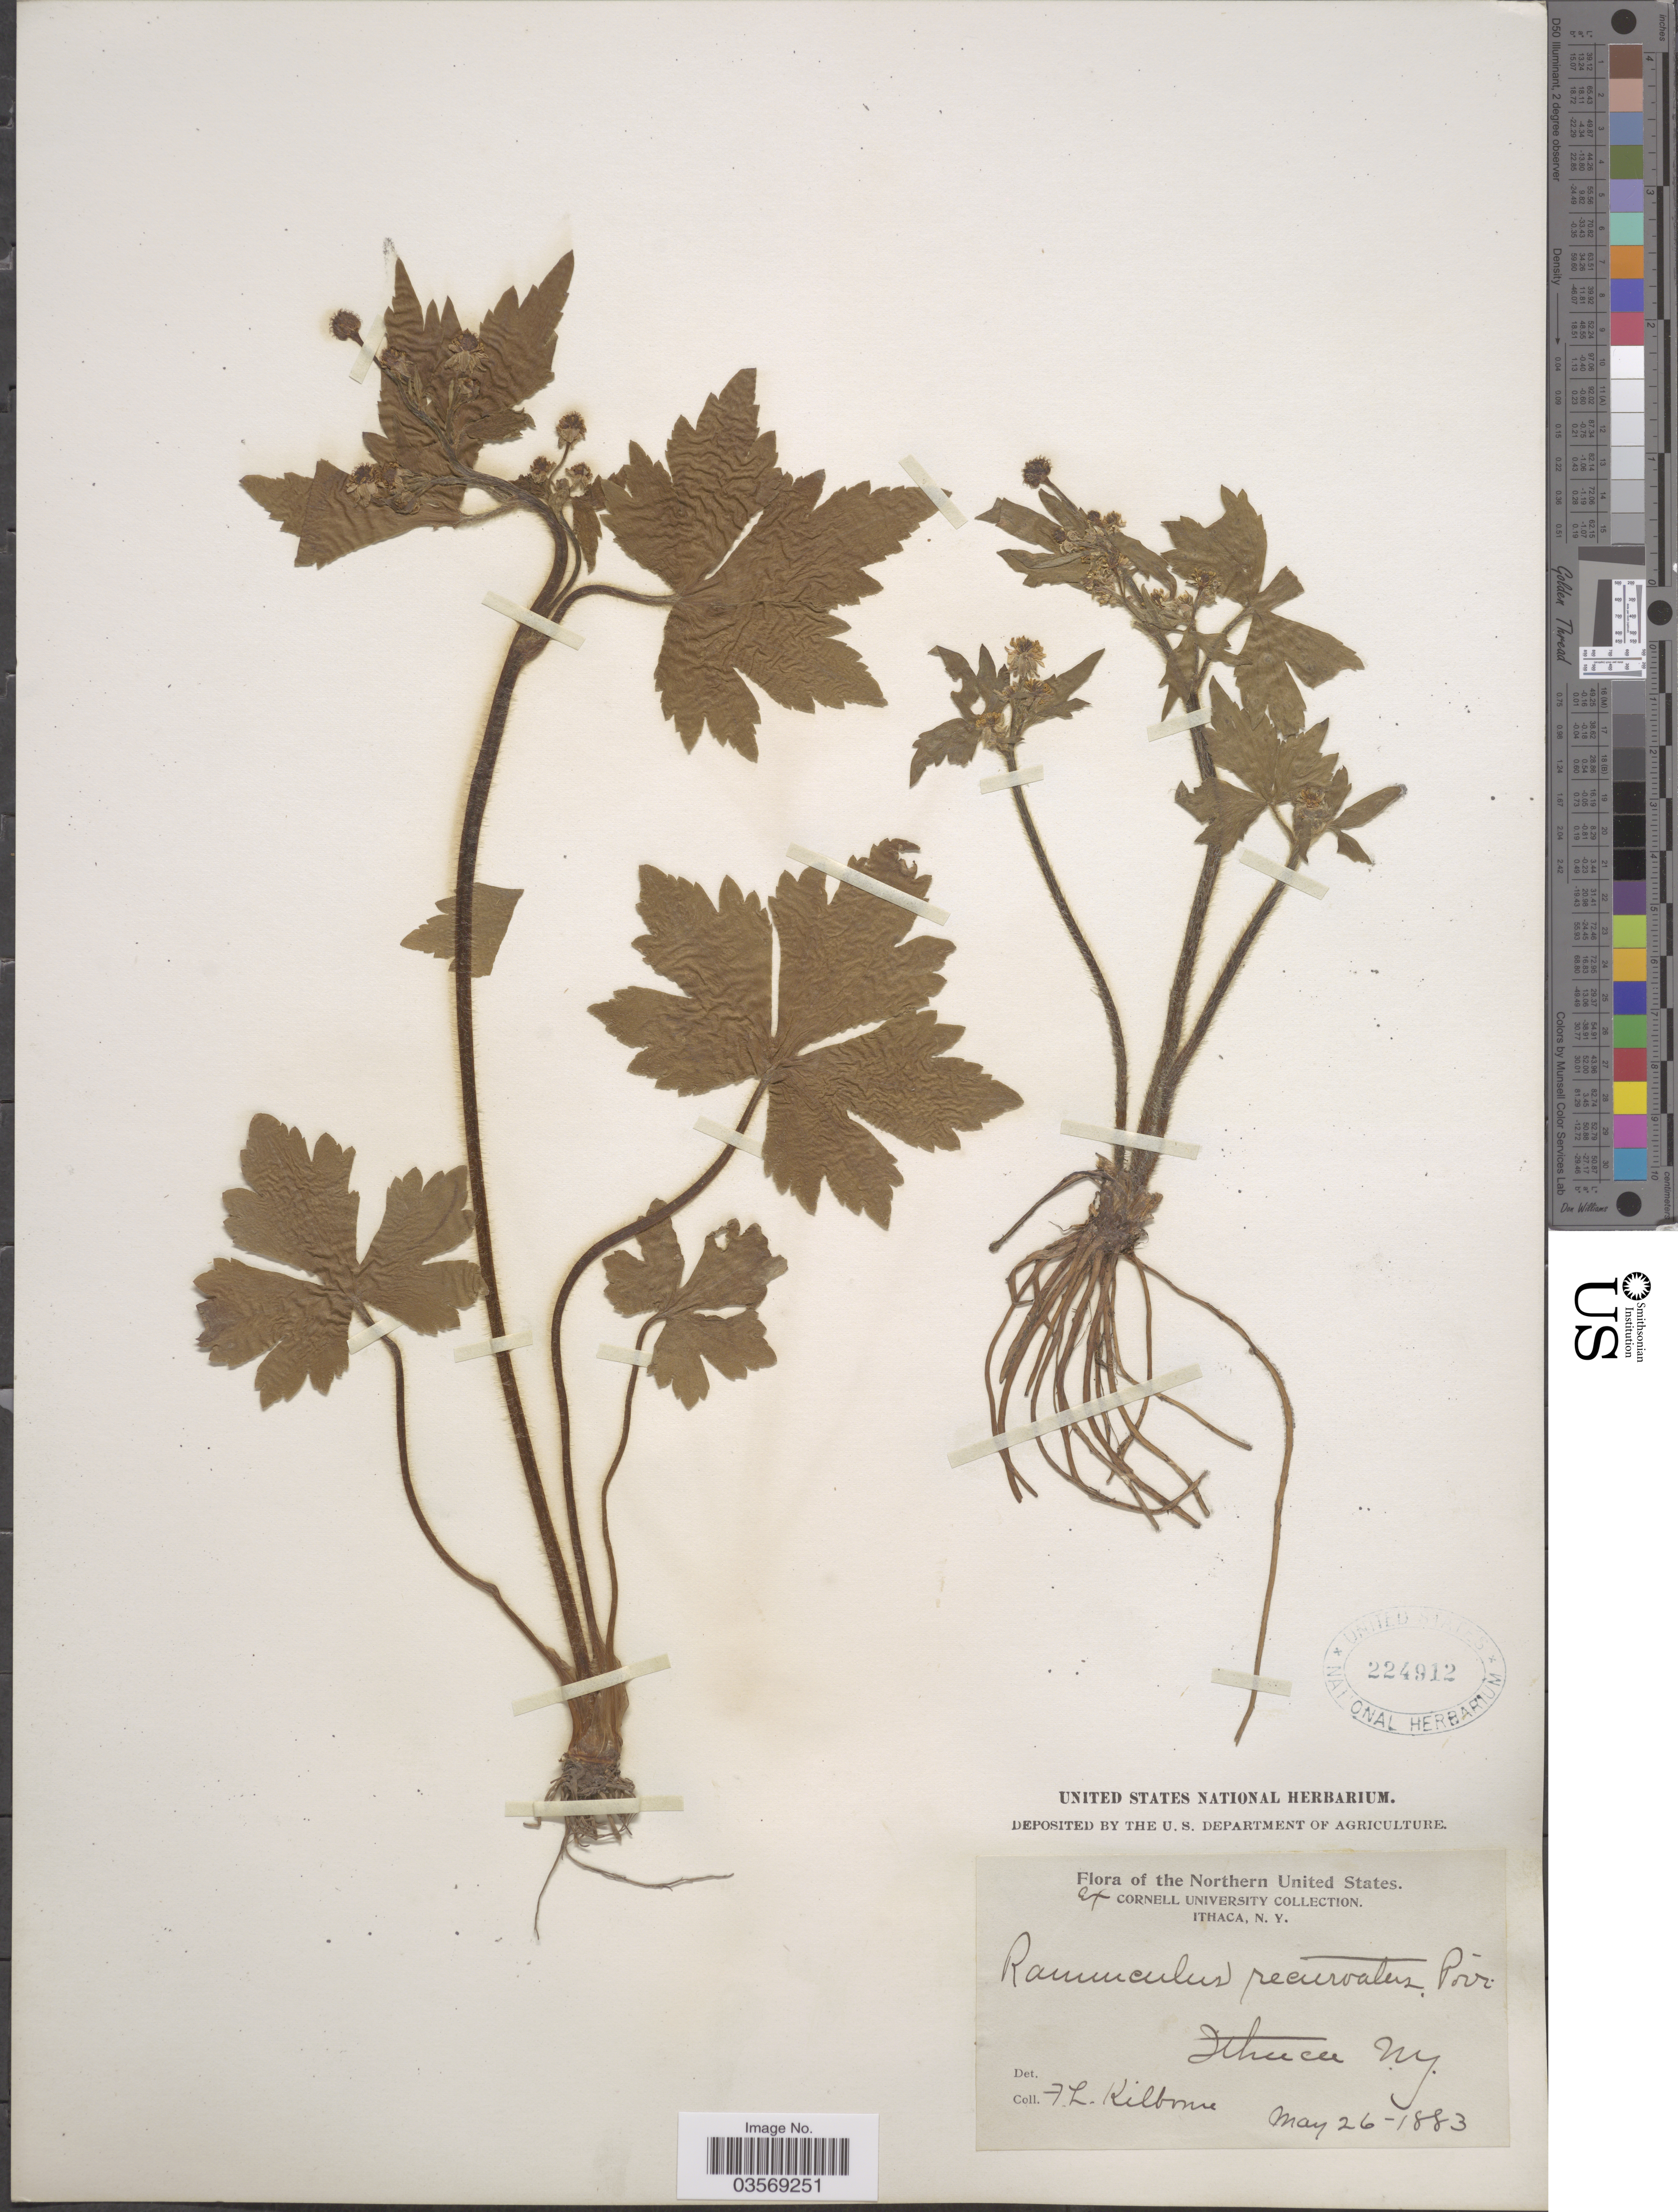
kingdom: Plantae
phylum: Tracheophyta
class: Magnoliopsida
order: Ranunculales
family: Ranunculaceae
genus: Ranunculus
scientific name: Ranunculus recurvatus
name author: Poir.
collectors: F. L. Kilborne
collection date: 1883-05-26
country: United States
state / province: New York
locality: The Northern United States. Ithaca.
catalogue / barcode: US 224912